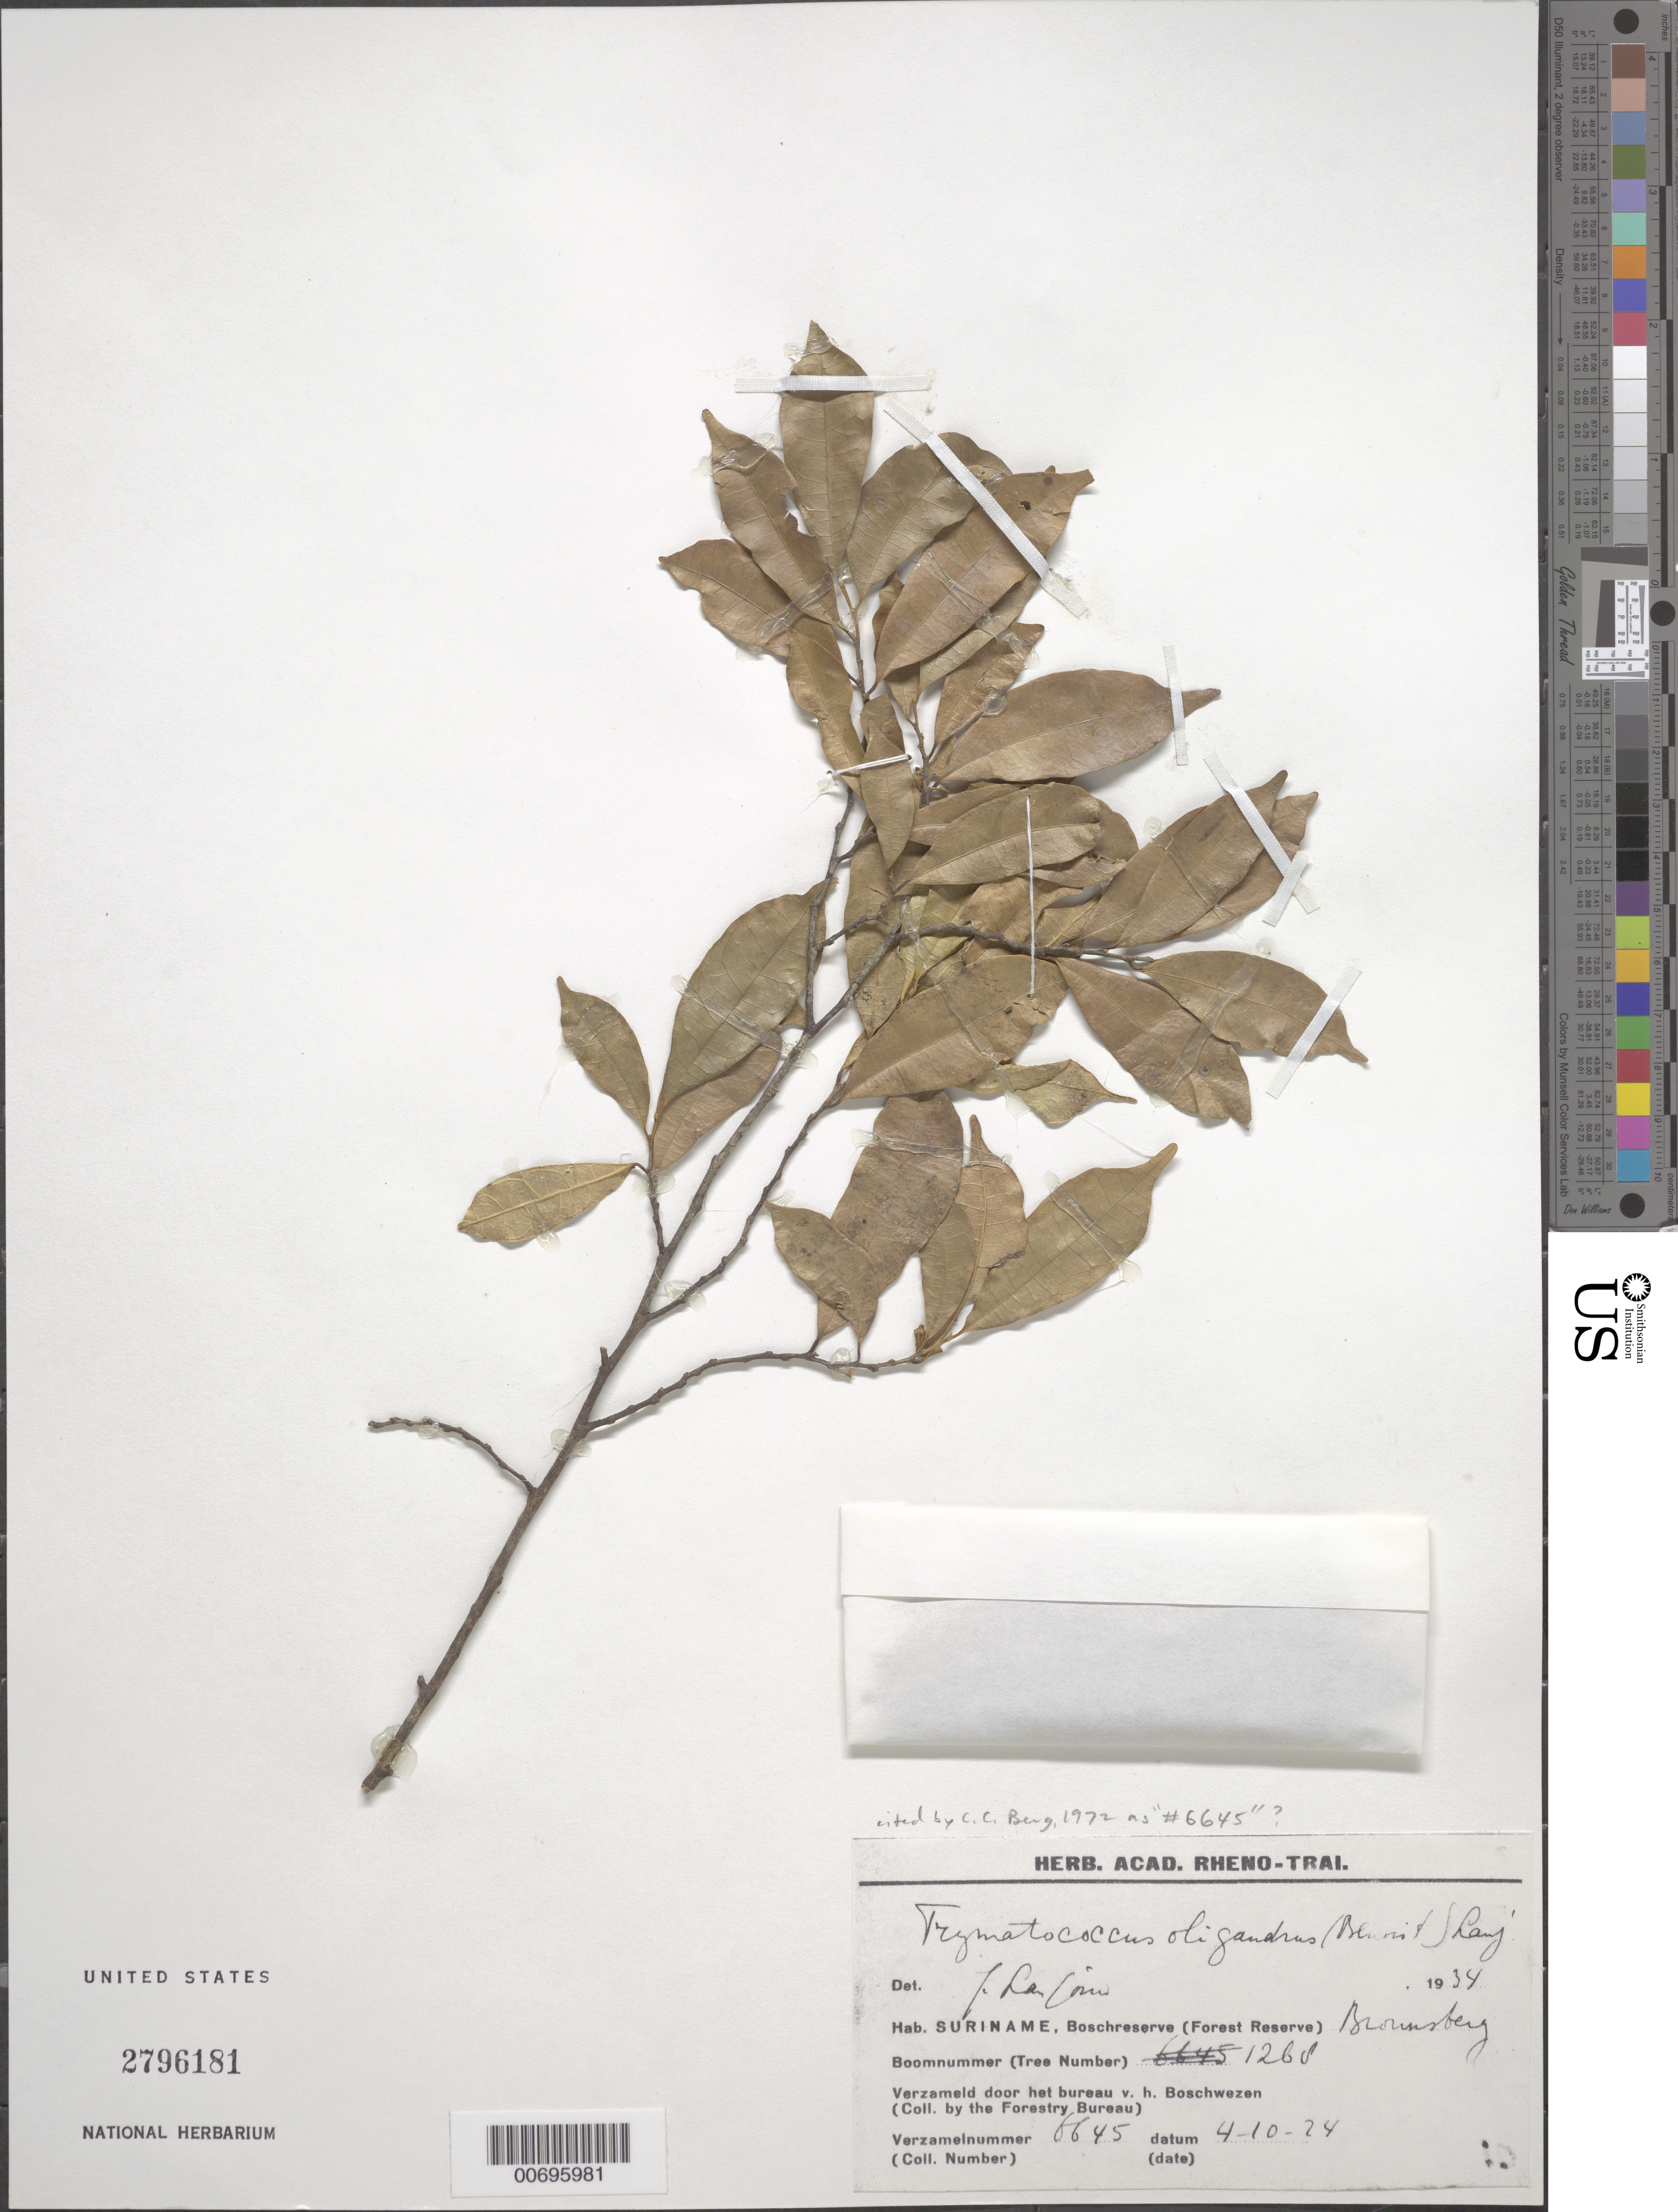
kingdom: Plantae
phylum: Tracheophyta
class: Magnoliopsida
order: Rosales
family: Moraceae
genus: Brosimum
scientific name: Brosimum oligandrum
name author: (Benoist) E. M. Gardner & Zerega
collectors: Forestry Bureau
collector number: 6645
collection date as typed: Transcribed d/m/y: 4/10/24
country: Suriname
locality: Boschreserve (Forest Reserve) Brownsberg.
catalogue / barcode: US 2796181